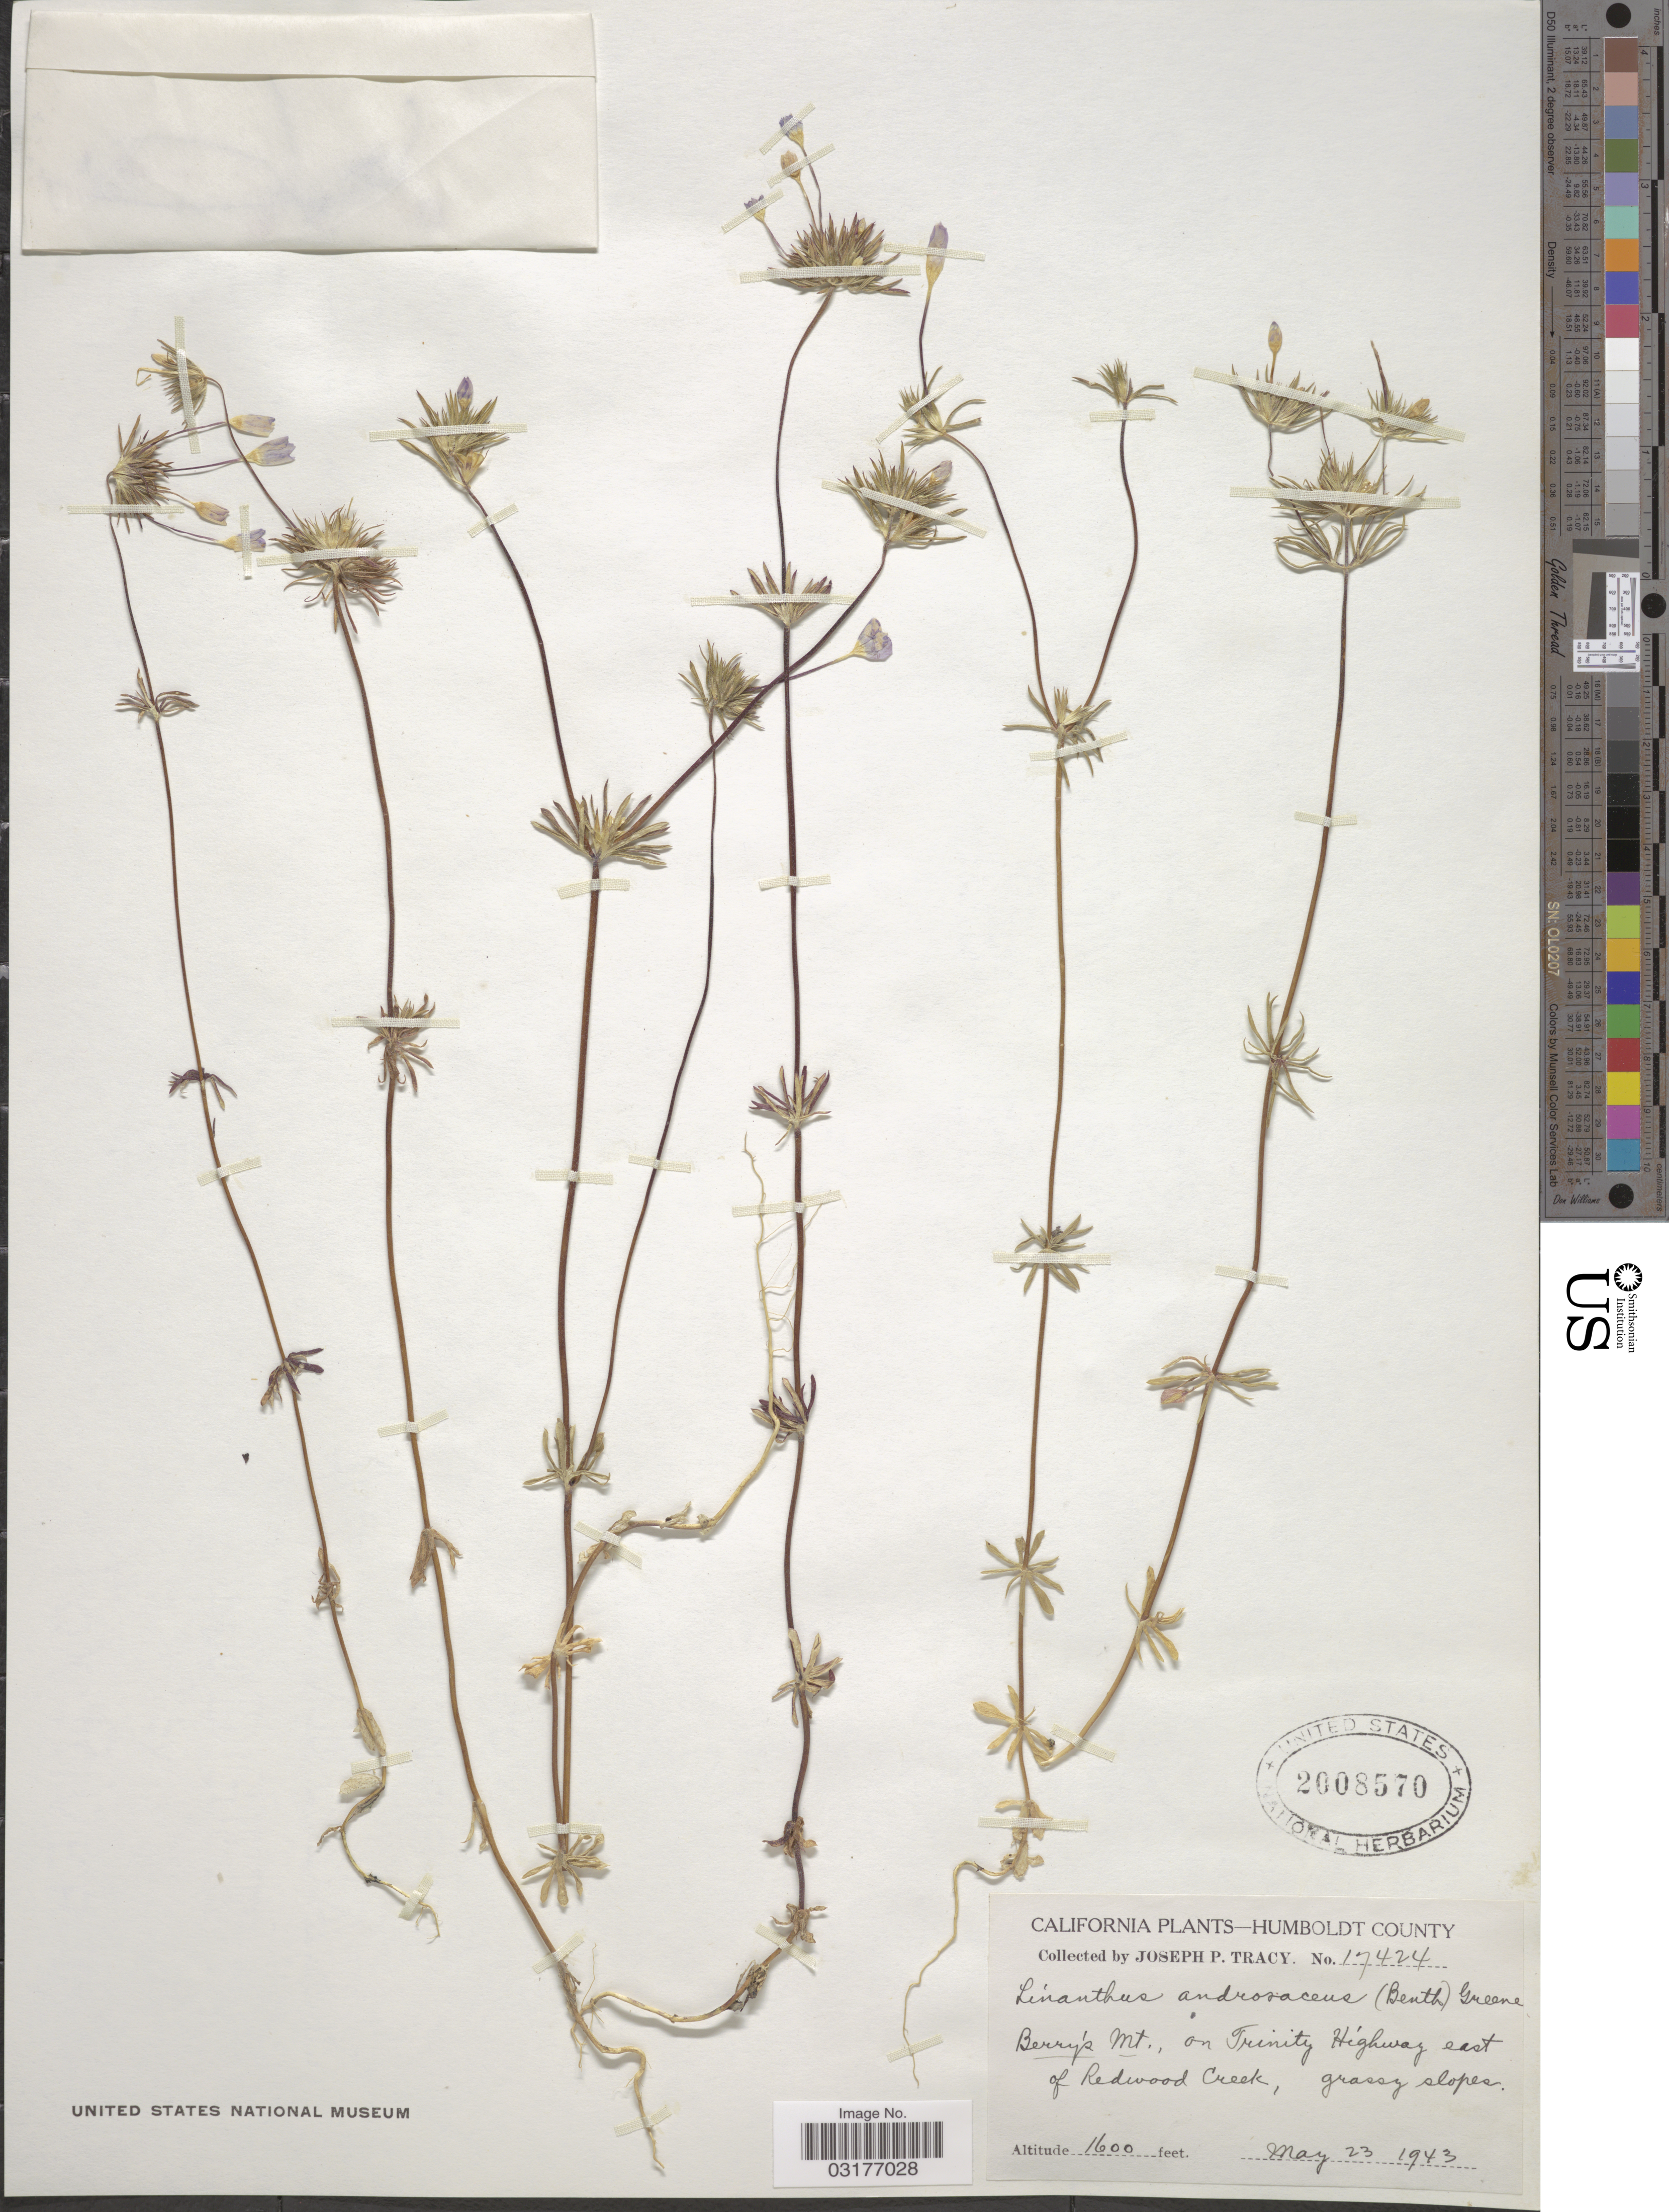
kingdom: Plantae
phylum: Tracheophyta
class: Magnoliopsida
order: Ericales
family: Polemoniaceae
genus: Leptosiphon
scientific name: Leptosiphon androsaceus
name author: Benth.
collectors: J. Tracy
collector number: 17424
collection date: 1943-05-23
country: United States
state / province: California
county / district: Humboldt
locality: Humboldt County. Berry's Mt., on Trinity Highway east of Redwood Creek.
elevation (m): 488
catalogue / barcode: US 2008570